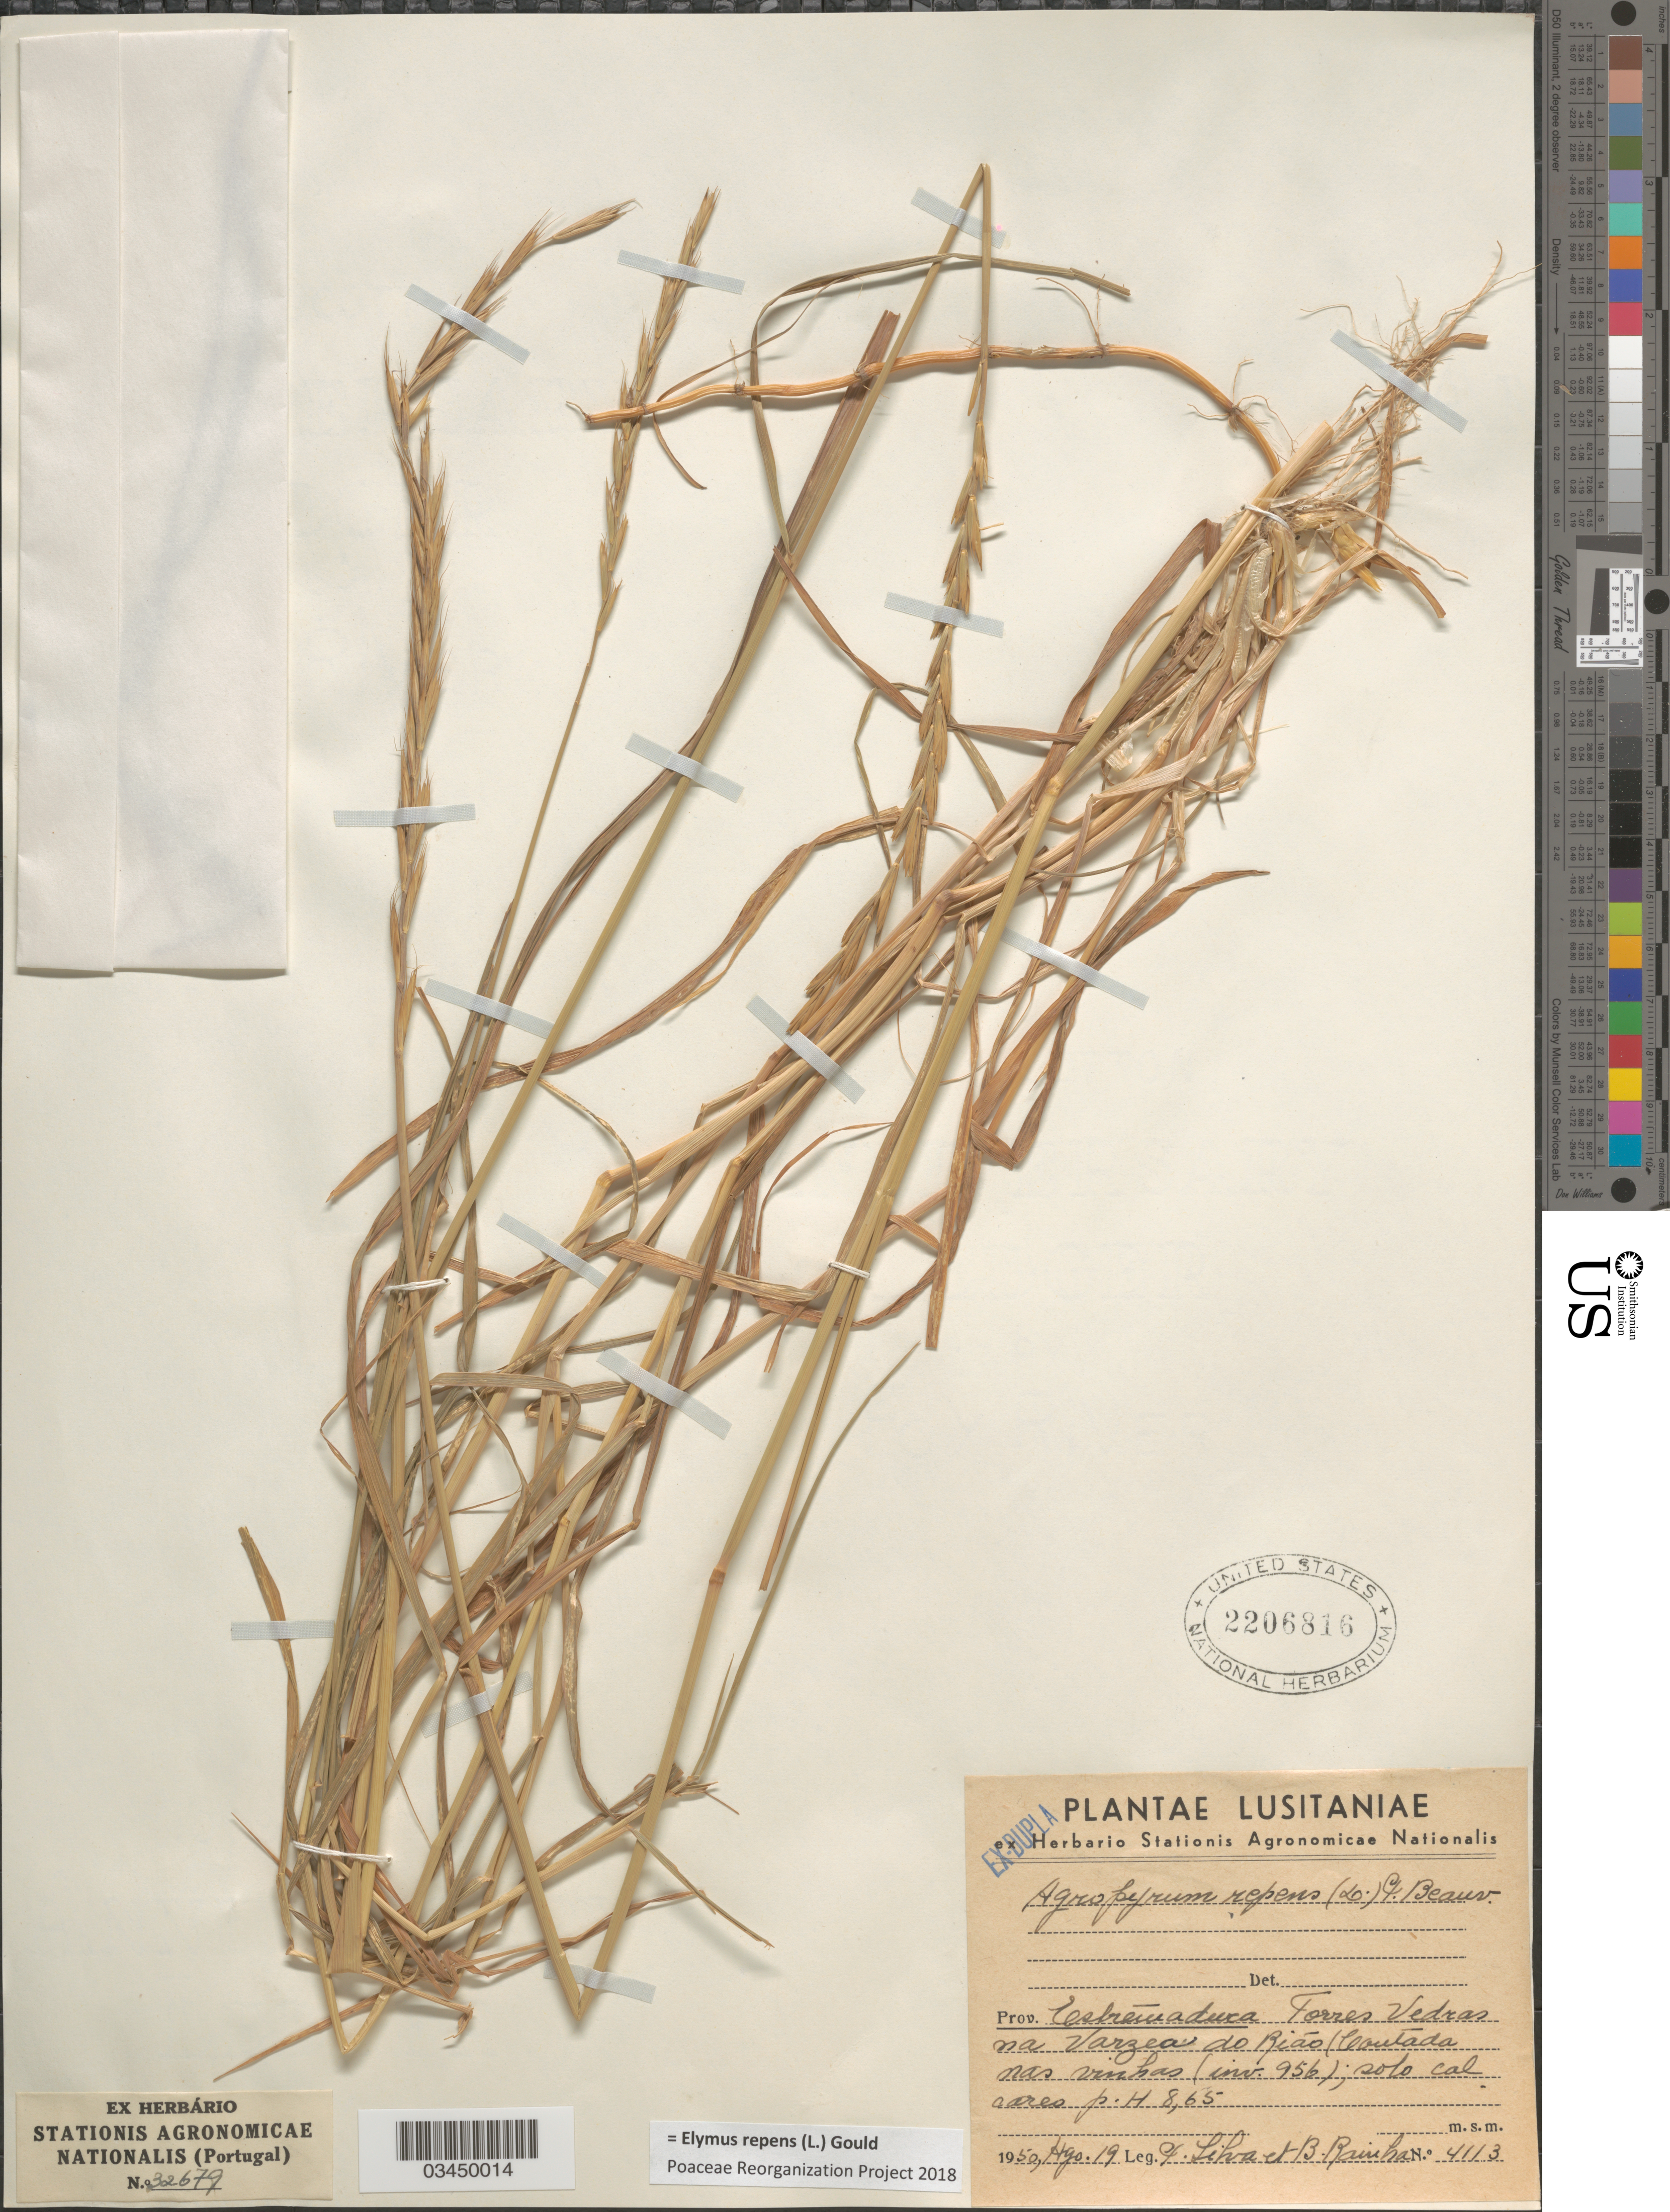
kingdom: Plantae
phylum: Tracheophyta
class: Liliopsida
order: Poales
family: Poaceae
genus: Elymus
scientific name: Elymus repens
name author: (L.) Gould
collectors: G. Silva & B. Rainha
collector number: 4113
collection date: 1950-08-19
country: Portugal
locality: Lusitaniae. Prov. Estremadura Torres Vedras na Varzea do Riäo (Contada nas vinhas (inv. 956). [interpreted]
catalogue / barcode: US 2206816